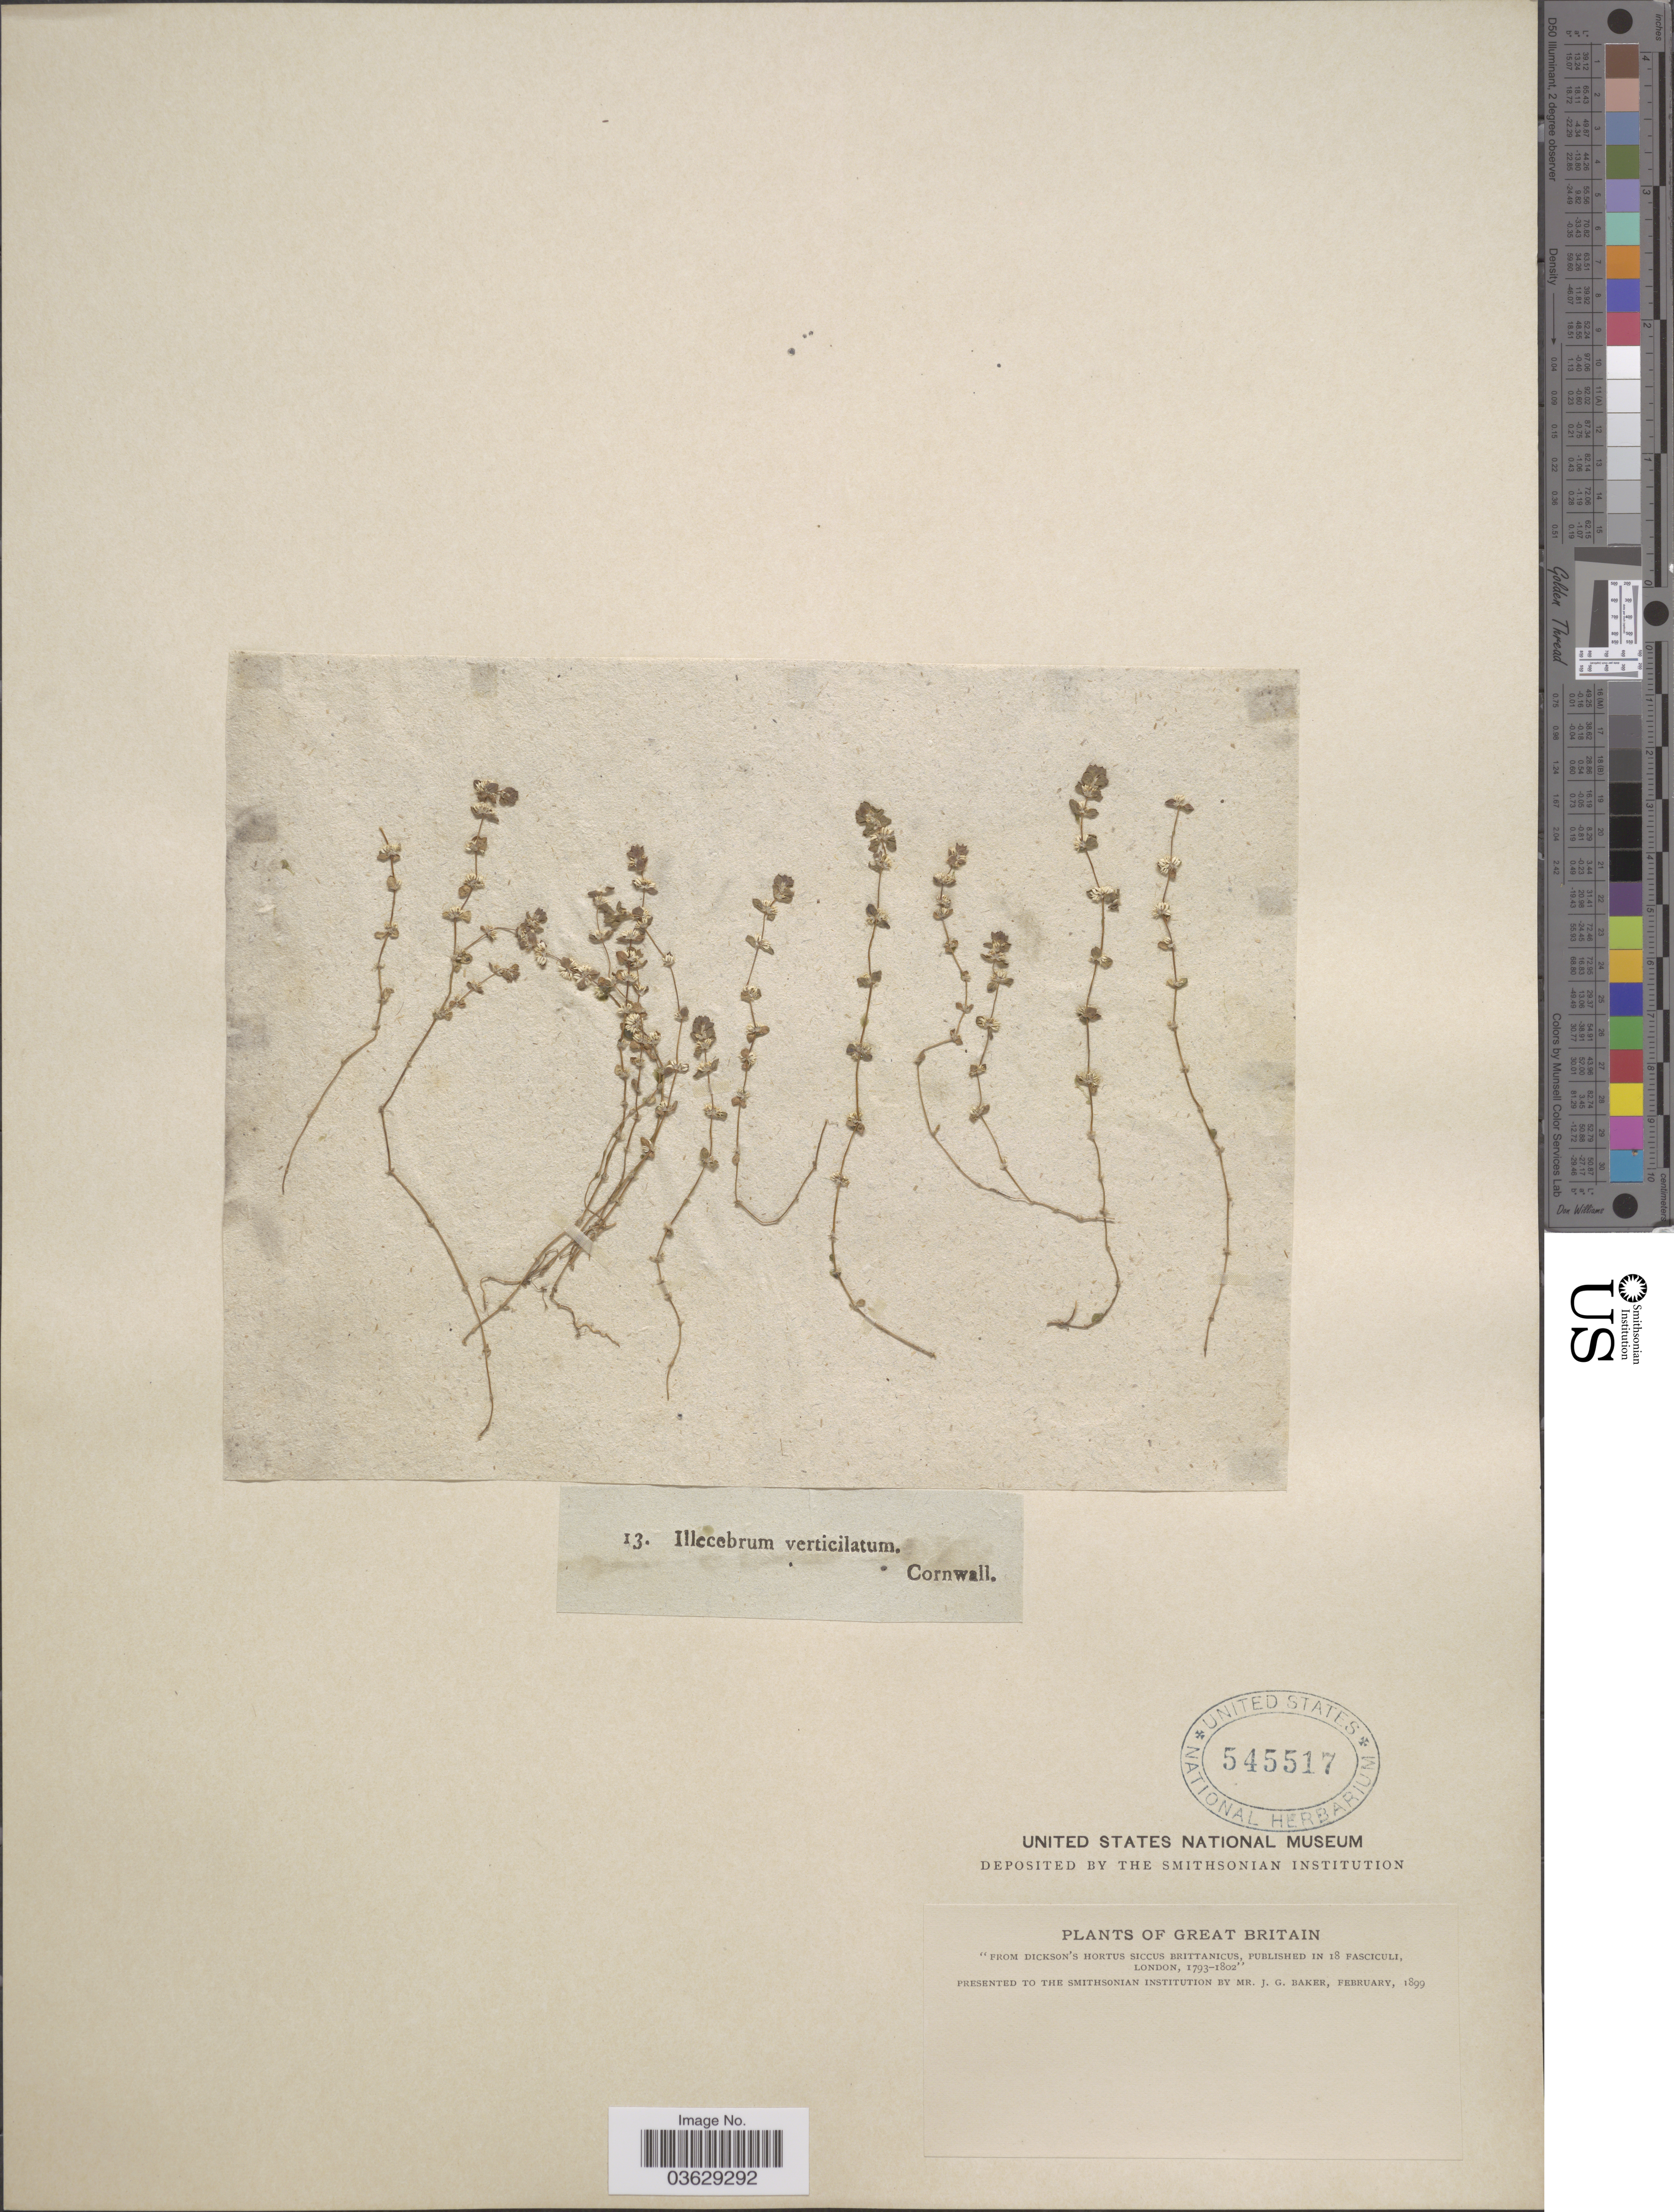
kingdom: Plantae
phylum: Tracheophyta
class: Magnoliopsida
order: Caryophyllales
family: Caryophyllaceae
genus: Illecebrum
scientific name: Illecebrum verticillatum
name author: L.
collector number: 13?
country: United Kingdom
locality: Great Britain.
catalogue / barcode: US 545517